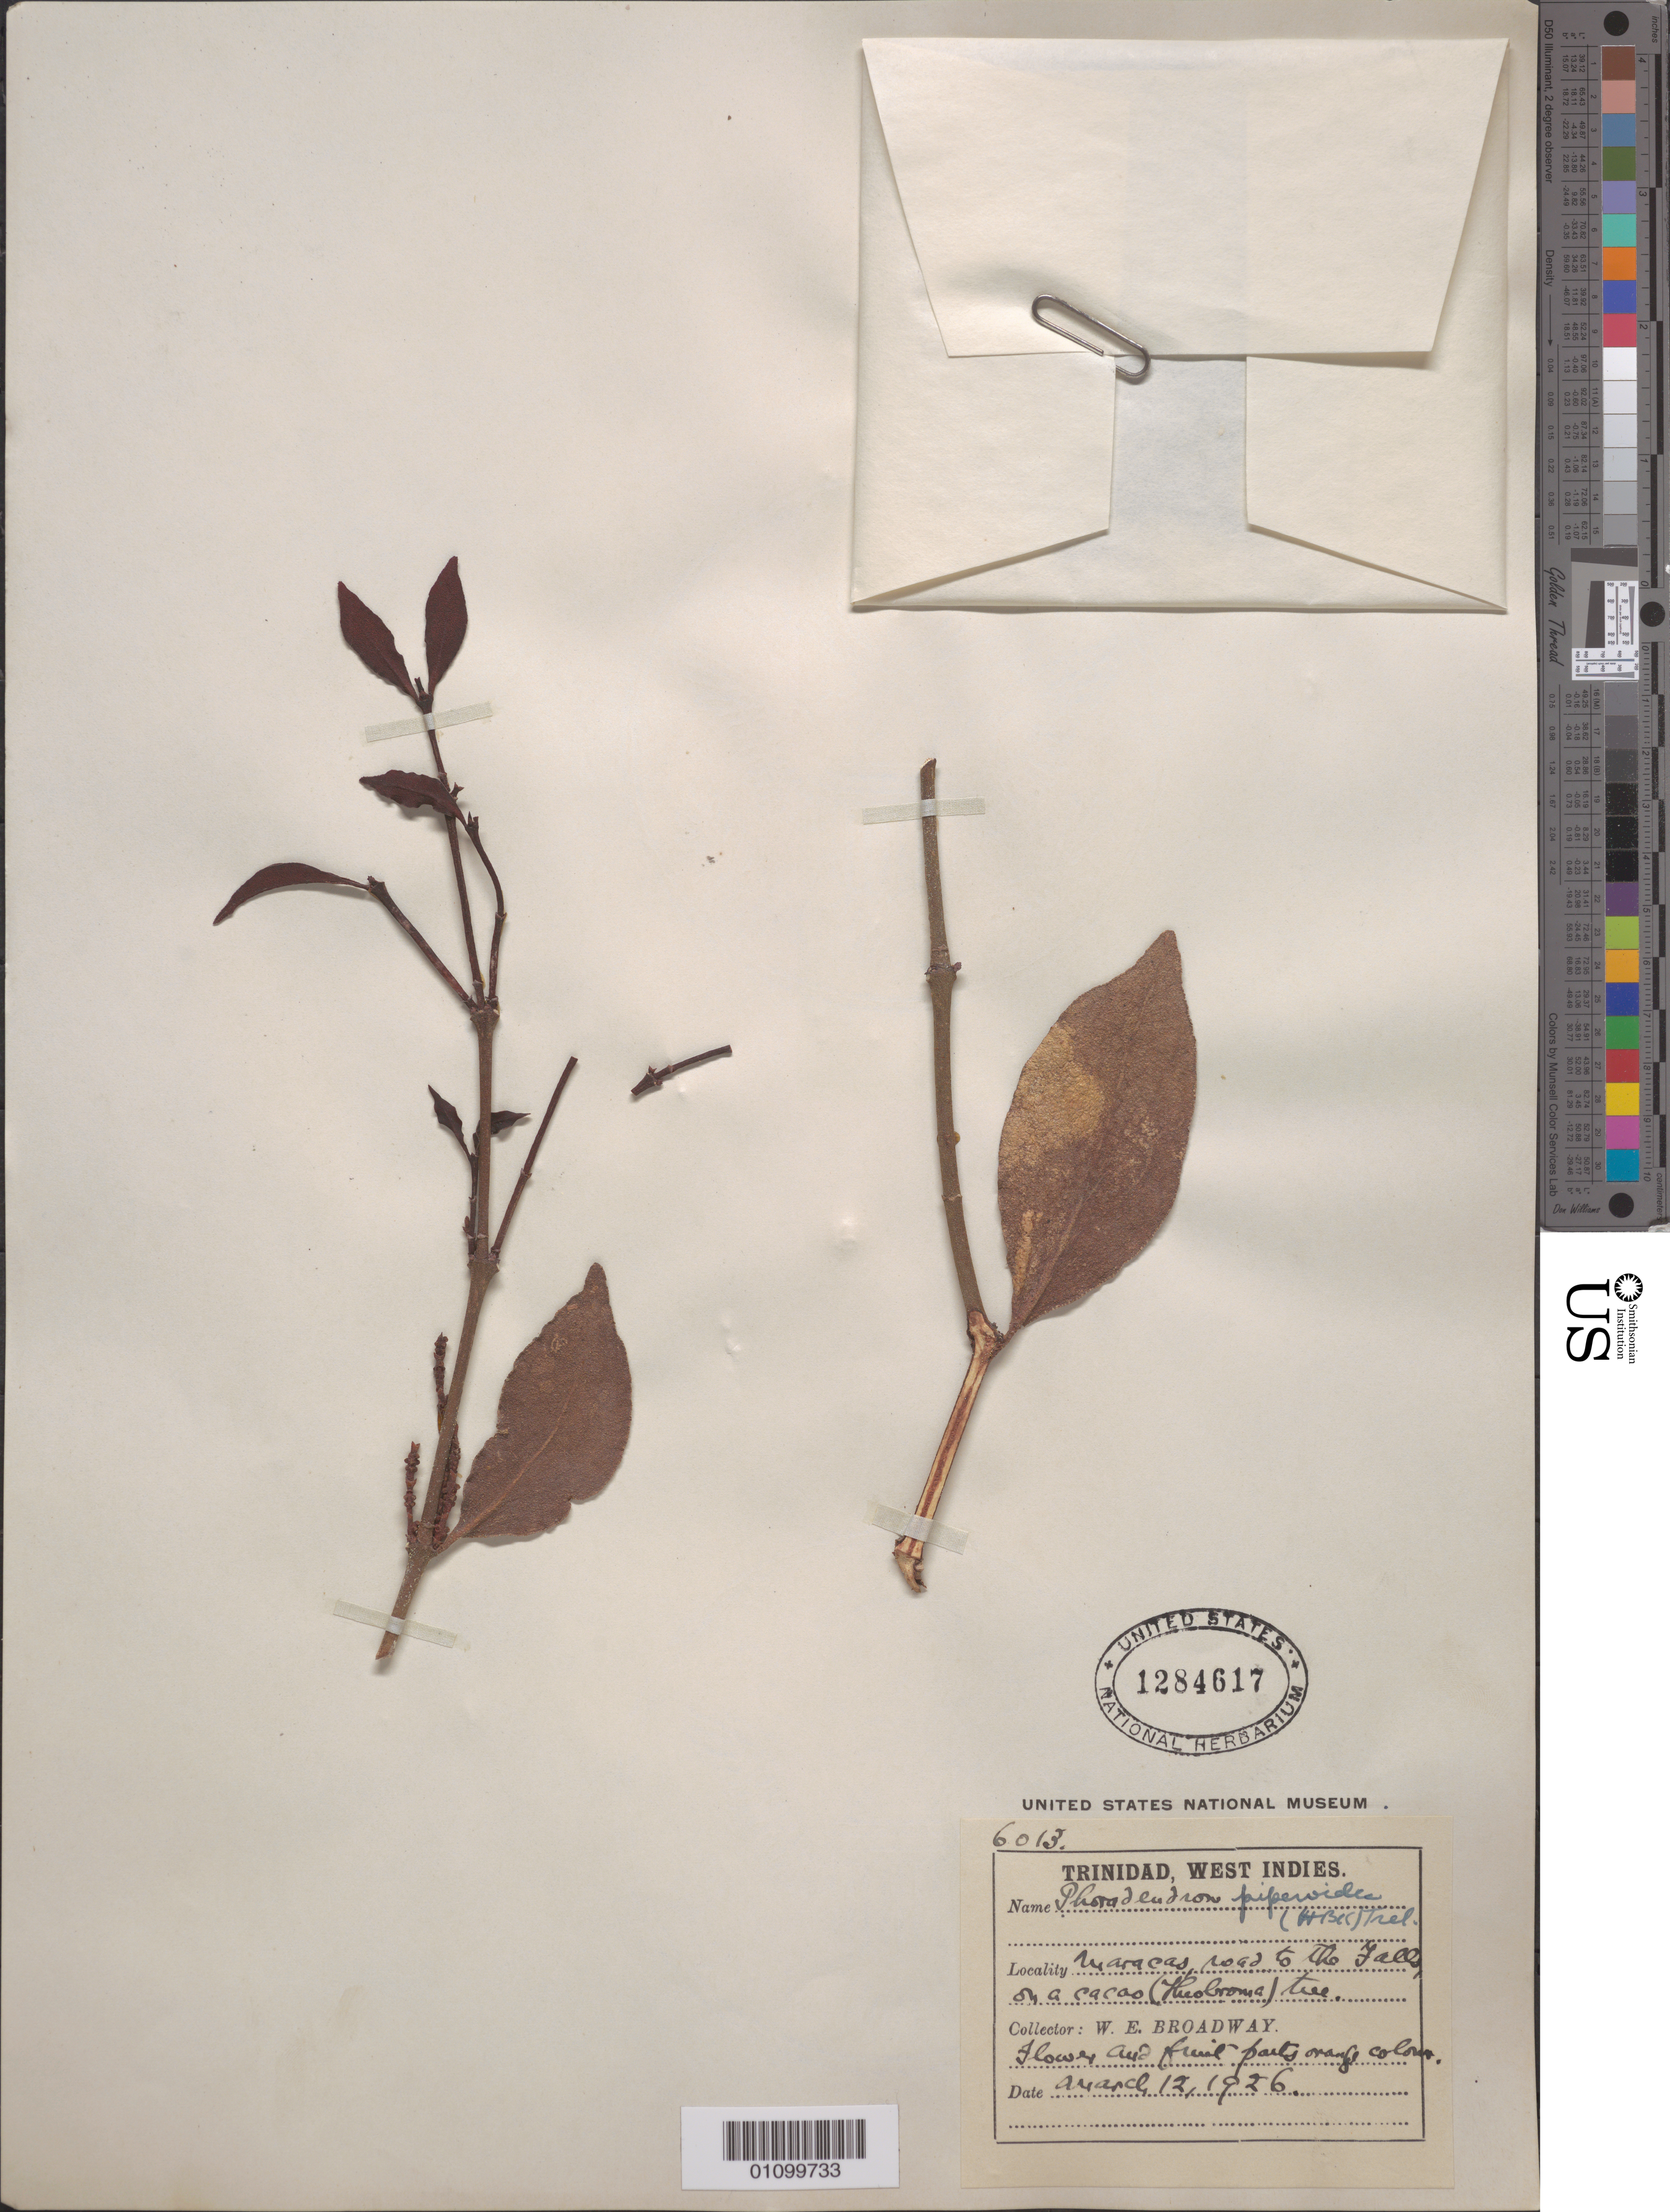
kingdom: Plantae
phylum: Tracheophyta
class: Magnoliopsida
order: Santalales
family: Viscaceae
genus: Phoradendron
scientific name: Phoradendron piperoides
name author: (Kunth) Trel.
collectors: W. E. Broadway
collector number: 6013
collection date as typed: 12 Mar 1926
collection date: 1926-03-12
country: Trinidad and Tobago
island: Trinidad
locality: Maracas Road to the Falls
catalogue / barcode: US 1284617